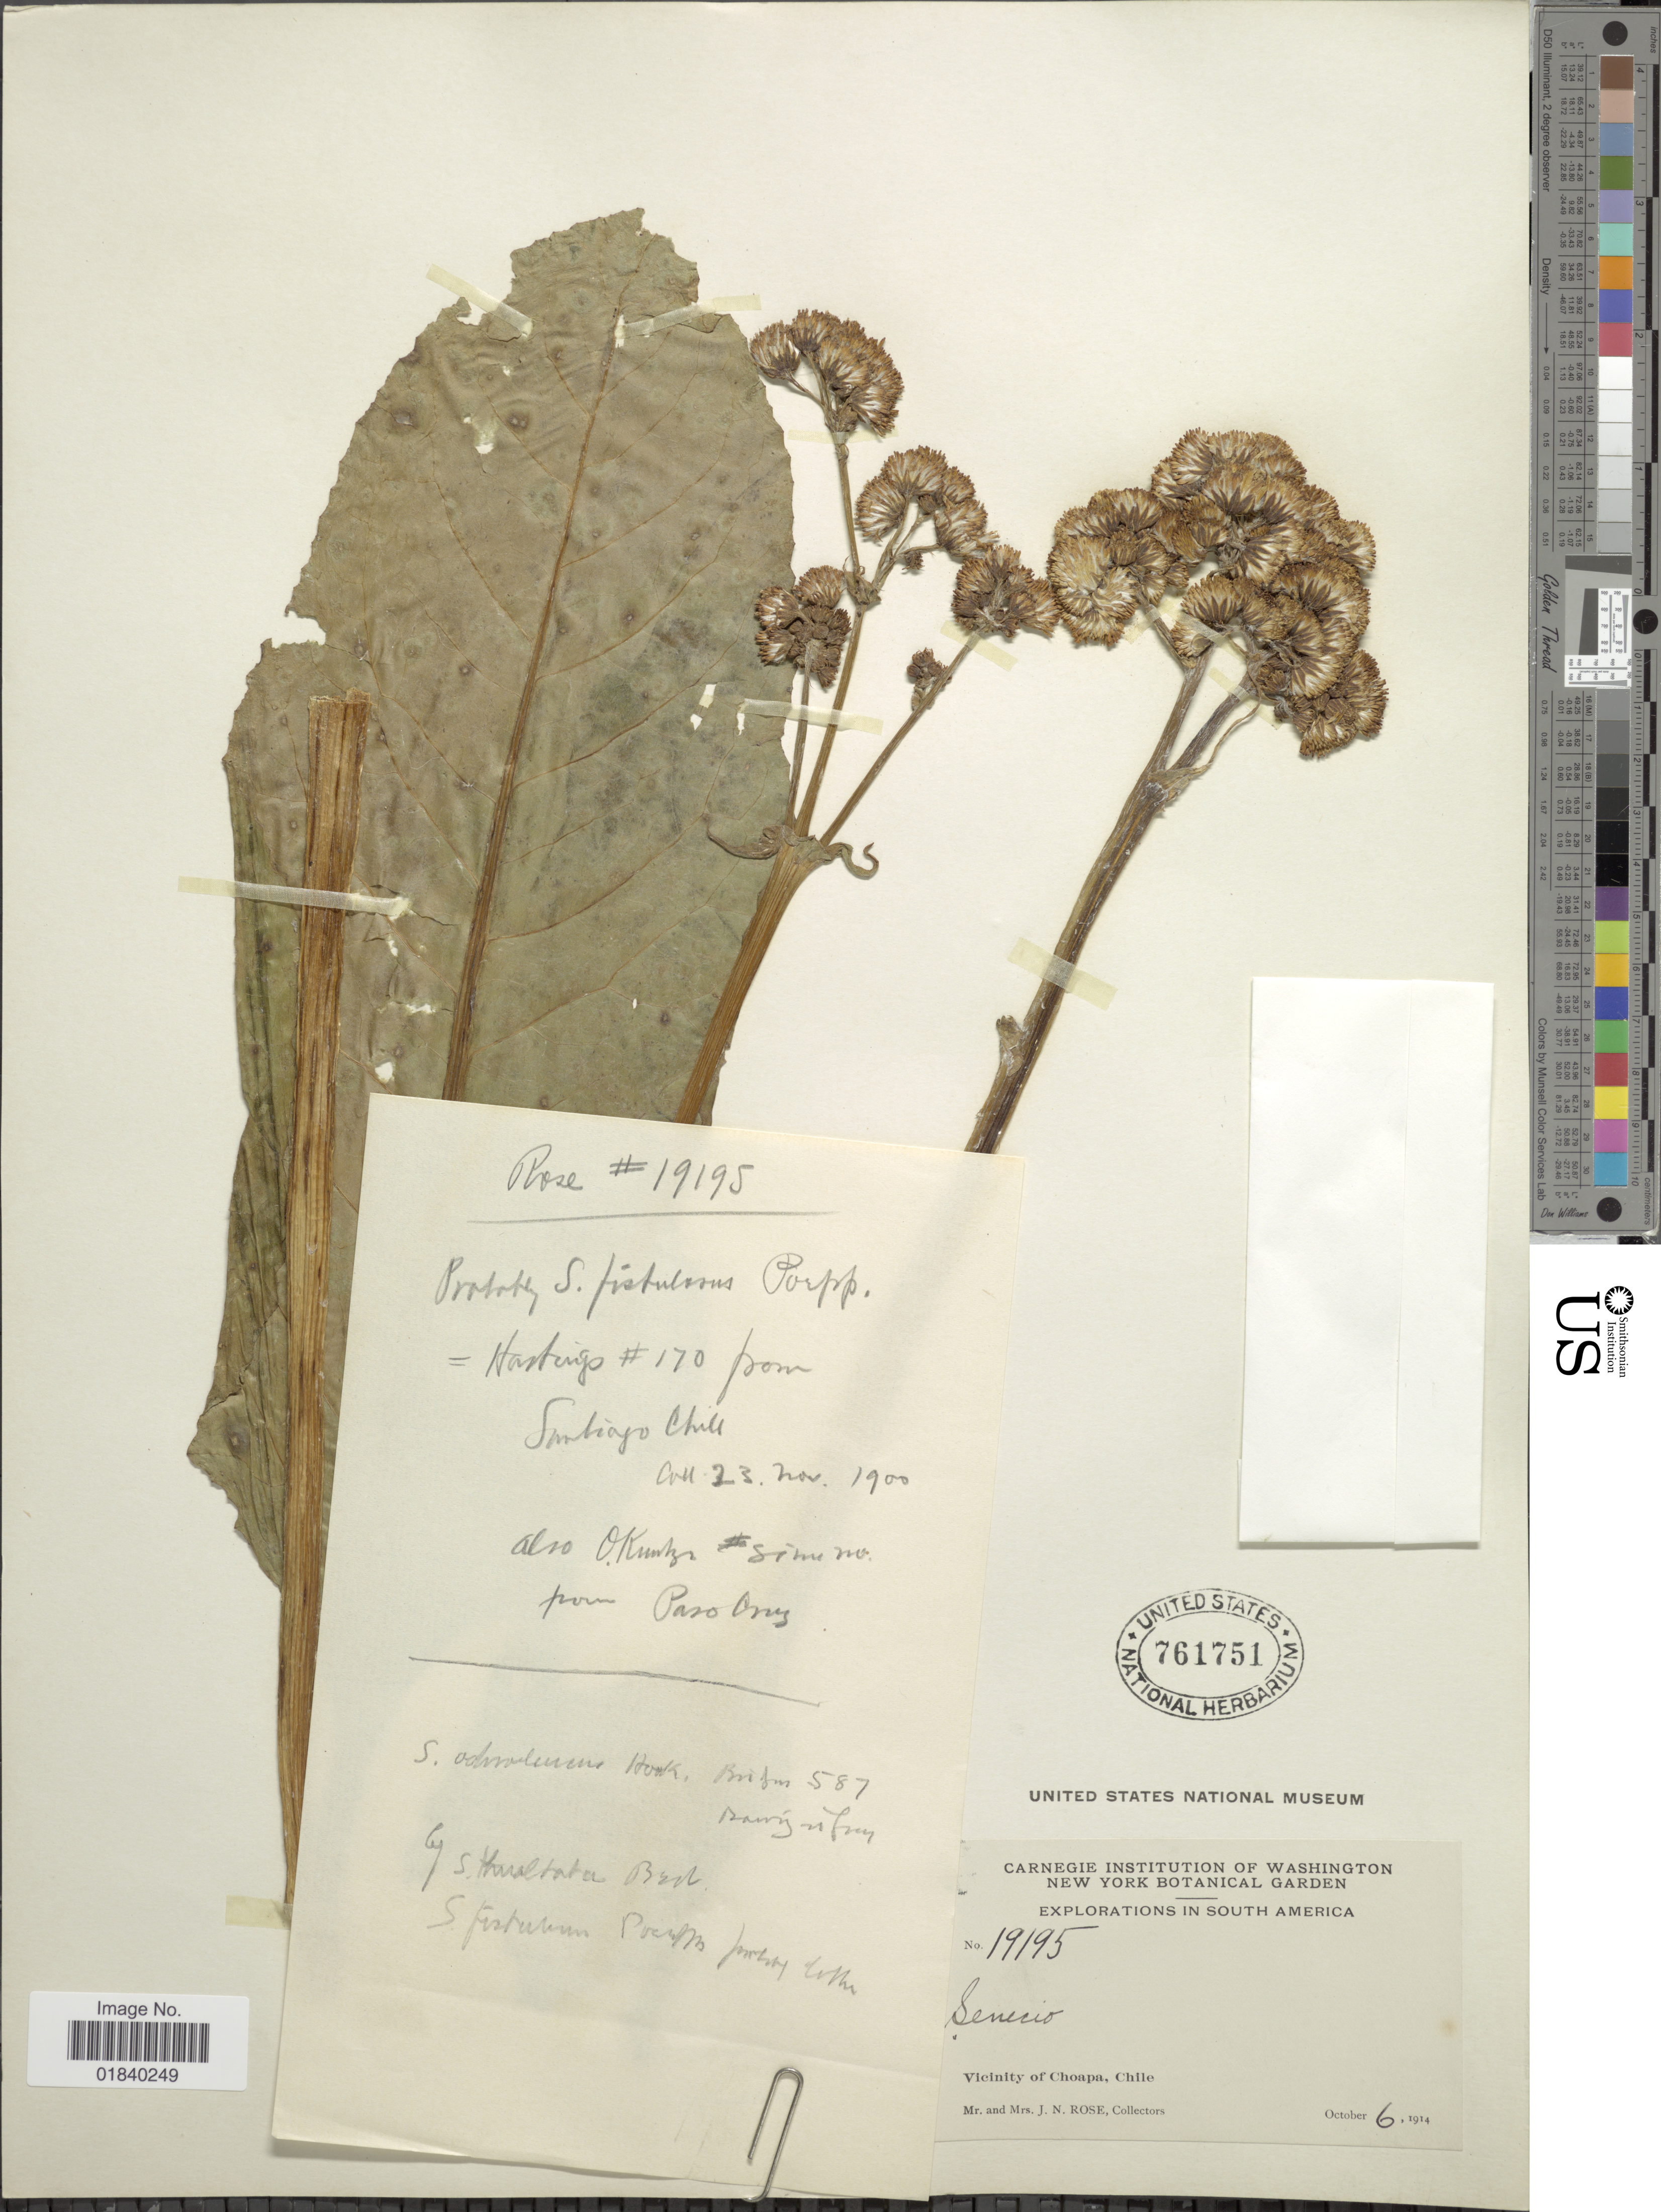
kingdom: Plantae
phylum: Tracheophyta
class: Magnoliopsida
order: Asterales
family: Asteraceae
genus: Senecio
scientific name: Senecio sp.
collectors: J. N. Rose & L. B. Rose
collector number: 19195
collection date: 1914-10-06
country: Chile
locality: Vicinity of Choapa. Chile.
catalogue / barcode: US 761751